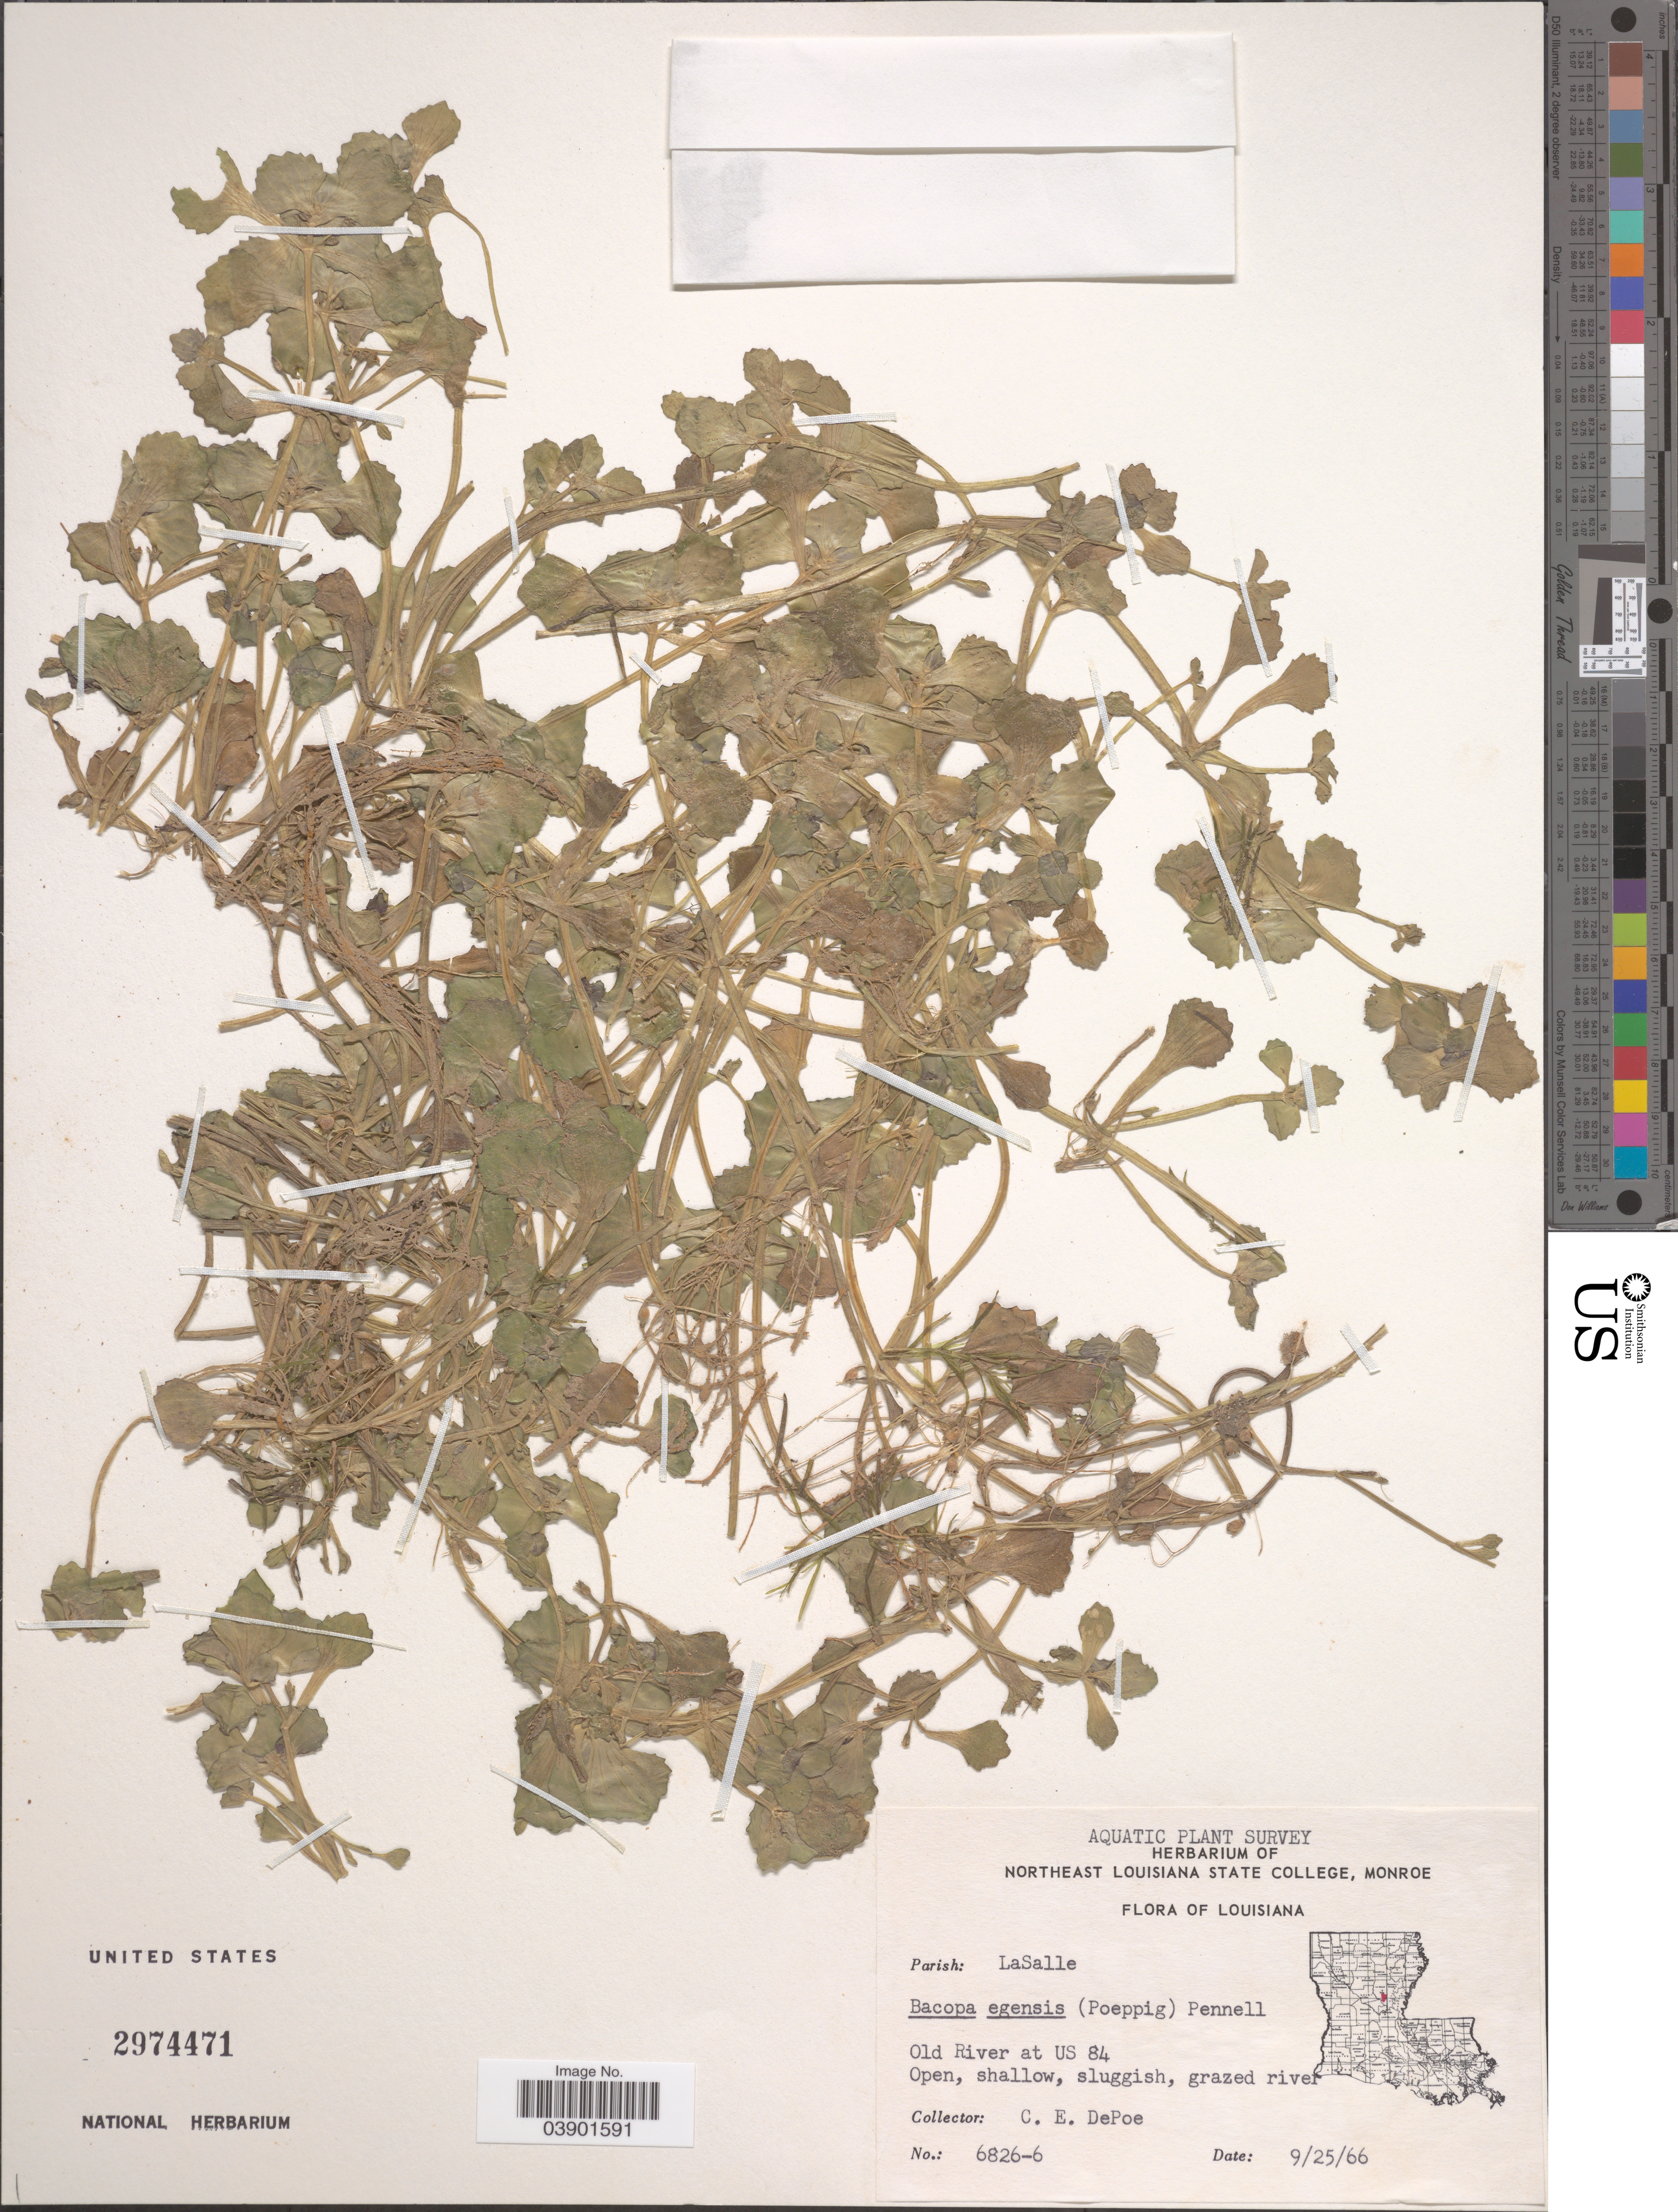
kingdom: Plantae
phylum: Tracheophyta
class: Magnoliopsida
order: Lamiales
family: Plantaginaceae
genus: Bacopa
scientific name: Bacopa egensis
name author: (Poepp.) Pennell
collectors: C. DePoe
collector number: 6826-6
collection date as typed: Transcribed d/m/y: 25/9/66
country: United States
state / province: Louisiana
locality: Parish: LaSalle. Old River at US 84.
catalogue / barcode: US 2974471